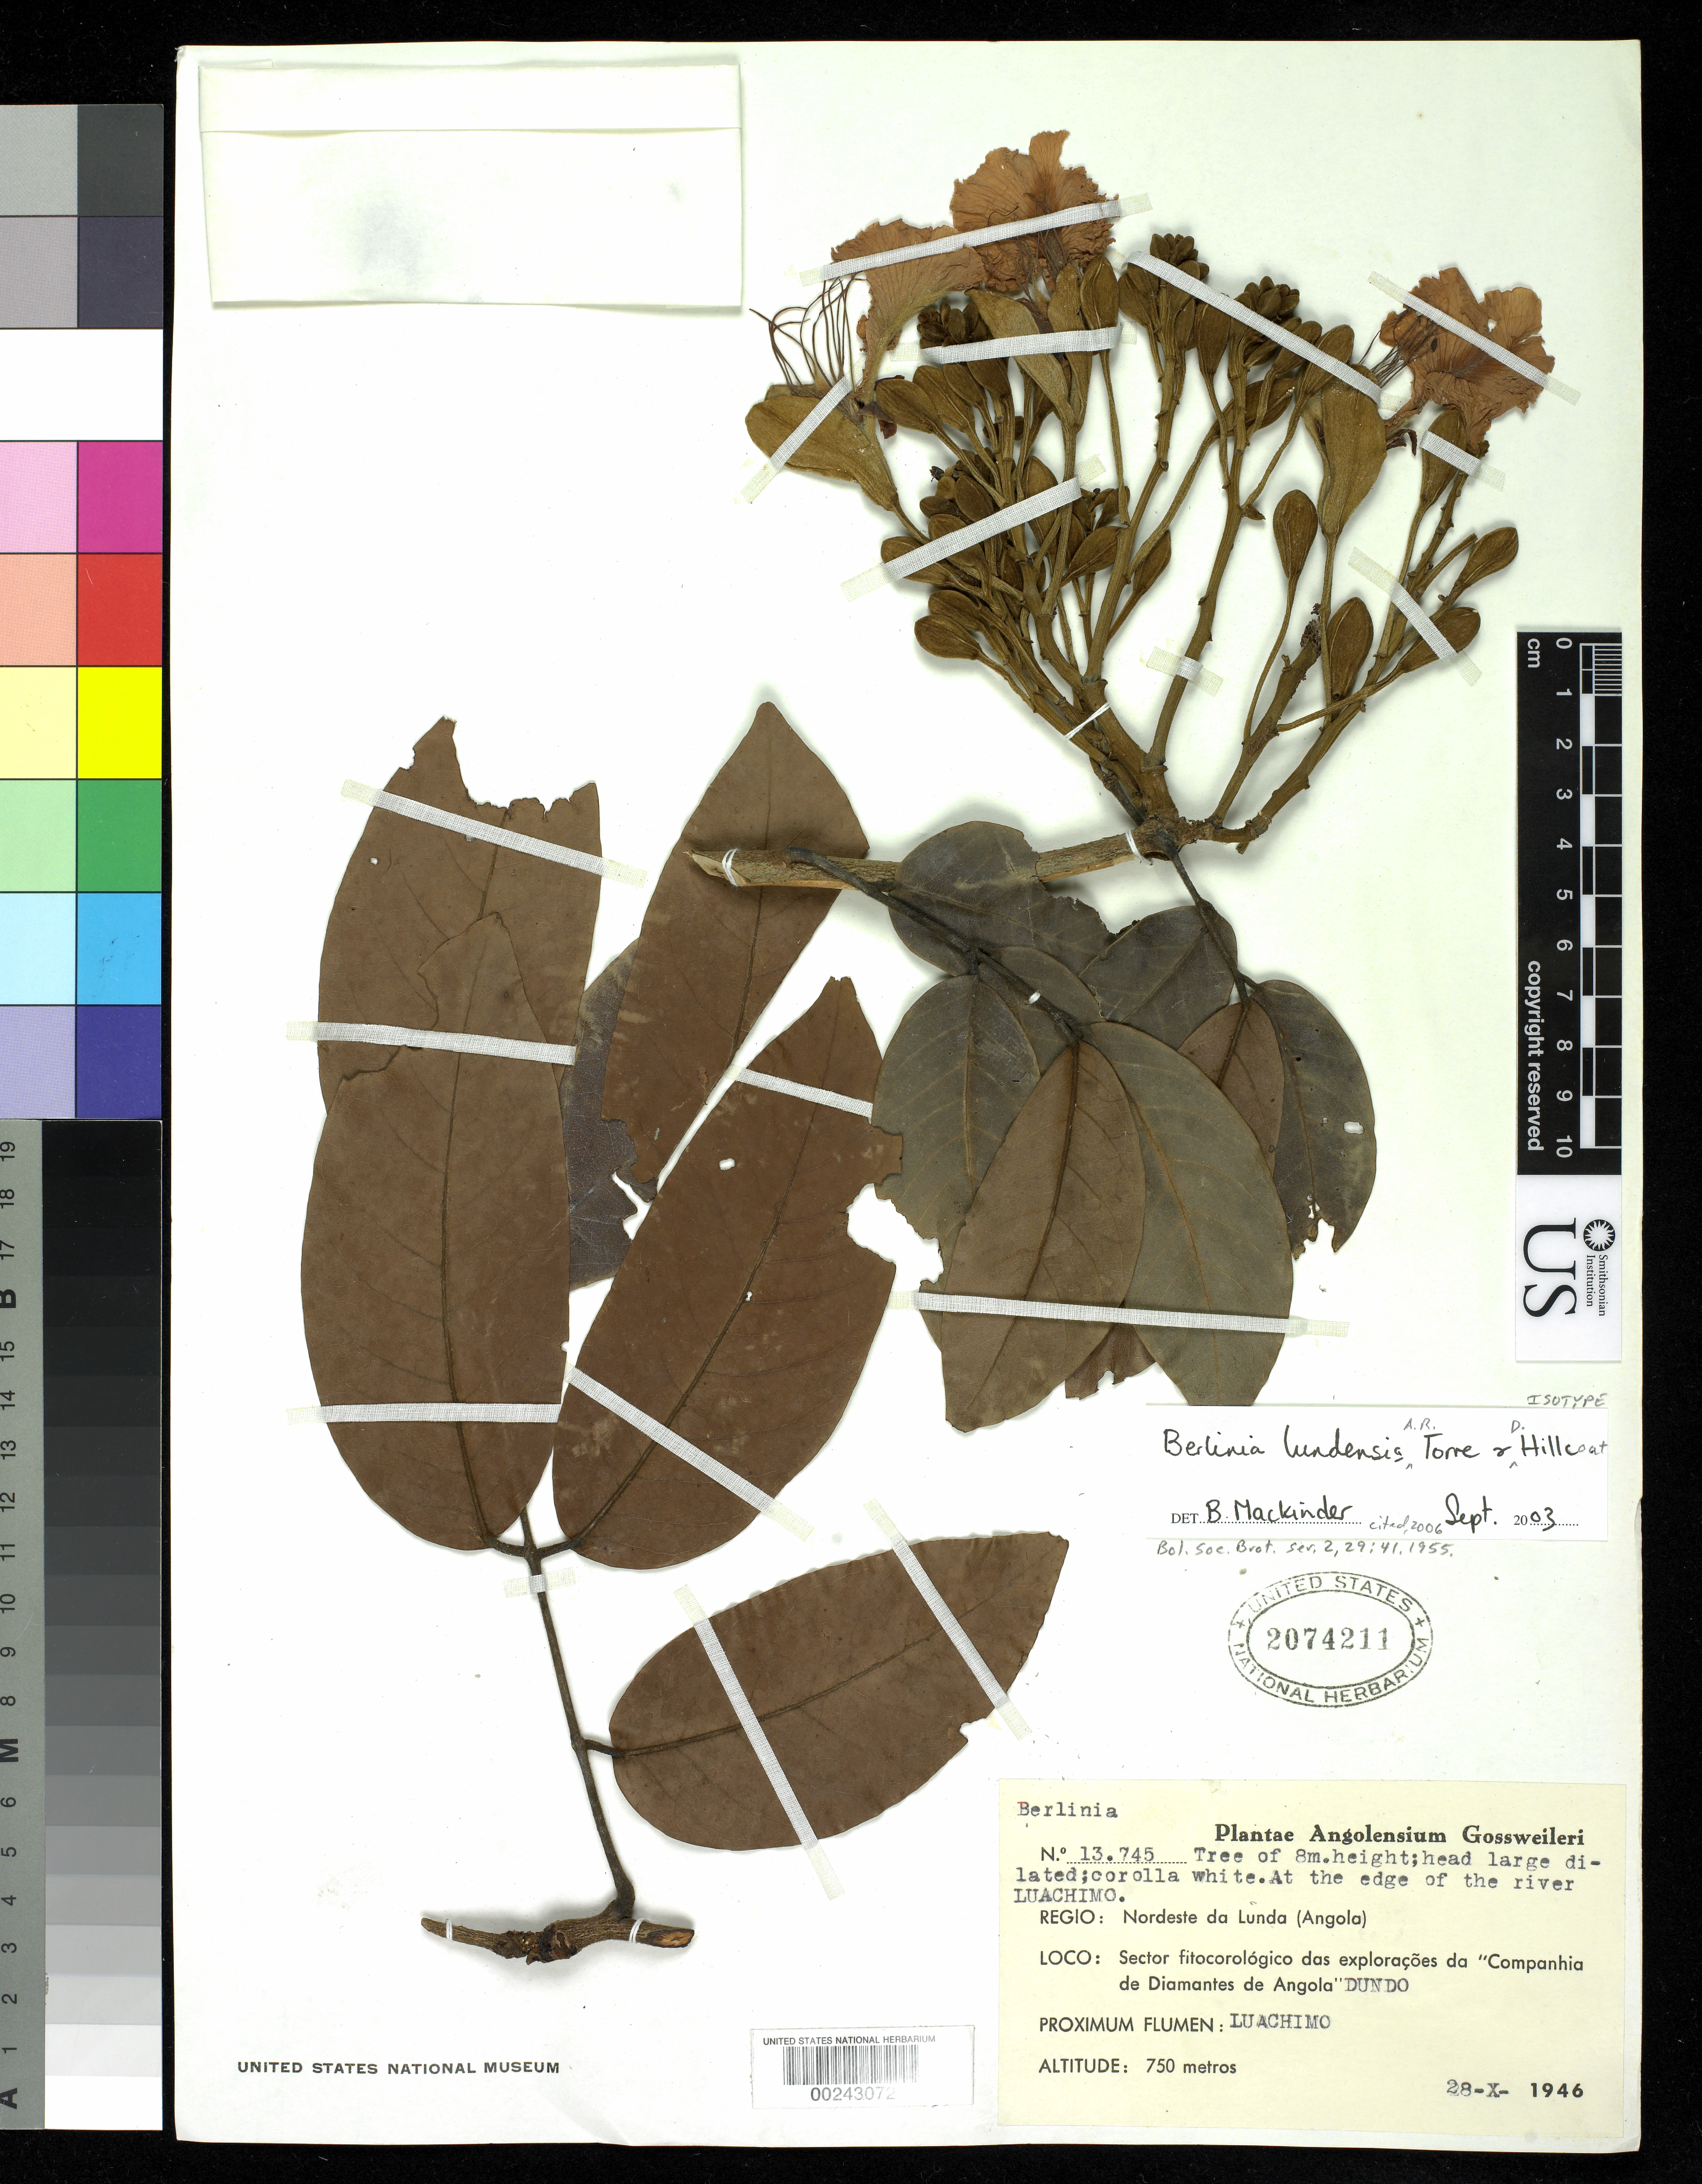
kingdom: Plantae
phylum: Tracheophyta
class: Magnoliopsida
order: Fabales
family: Fabaceae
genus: Berlinia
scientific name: Berlinia lundensis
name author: Torre & Hillc.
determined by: Mackinder, B.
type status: Isotype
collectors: J. Gossweiler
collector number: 13745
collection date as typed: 28 Oct 1946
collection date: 1946-10-28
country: Angola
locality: Nordeste da Lunda (Angola). Sector fitocorológico das explorações da "Companhia de Diamantes de Angola", Dundo, proximum flumen Luachimo.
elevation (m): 750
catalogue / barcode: US 2074211